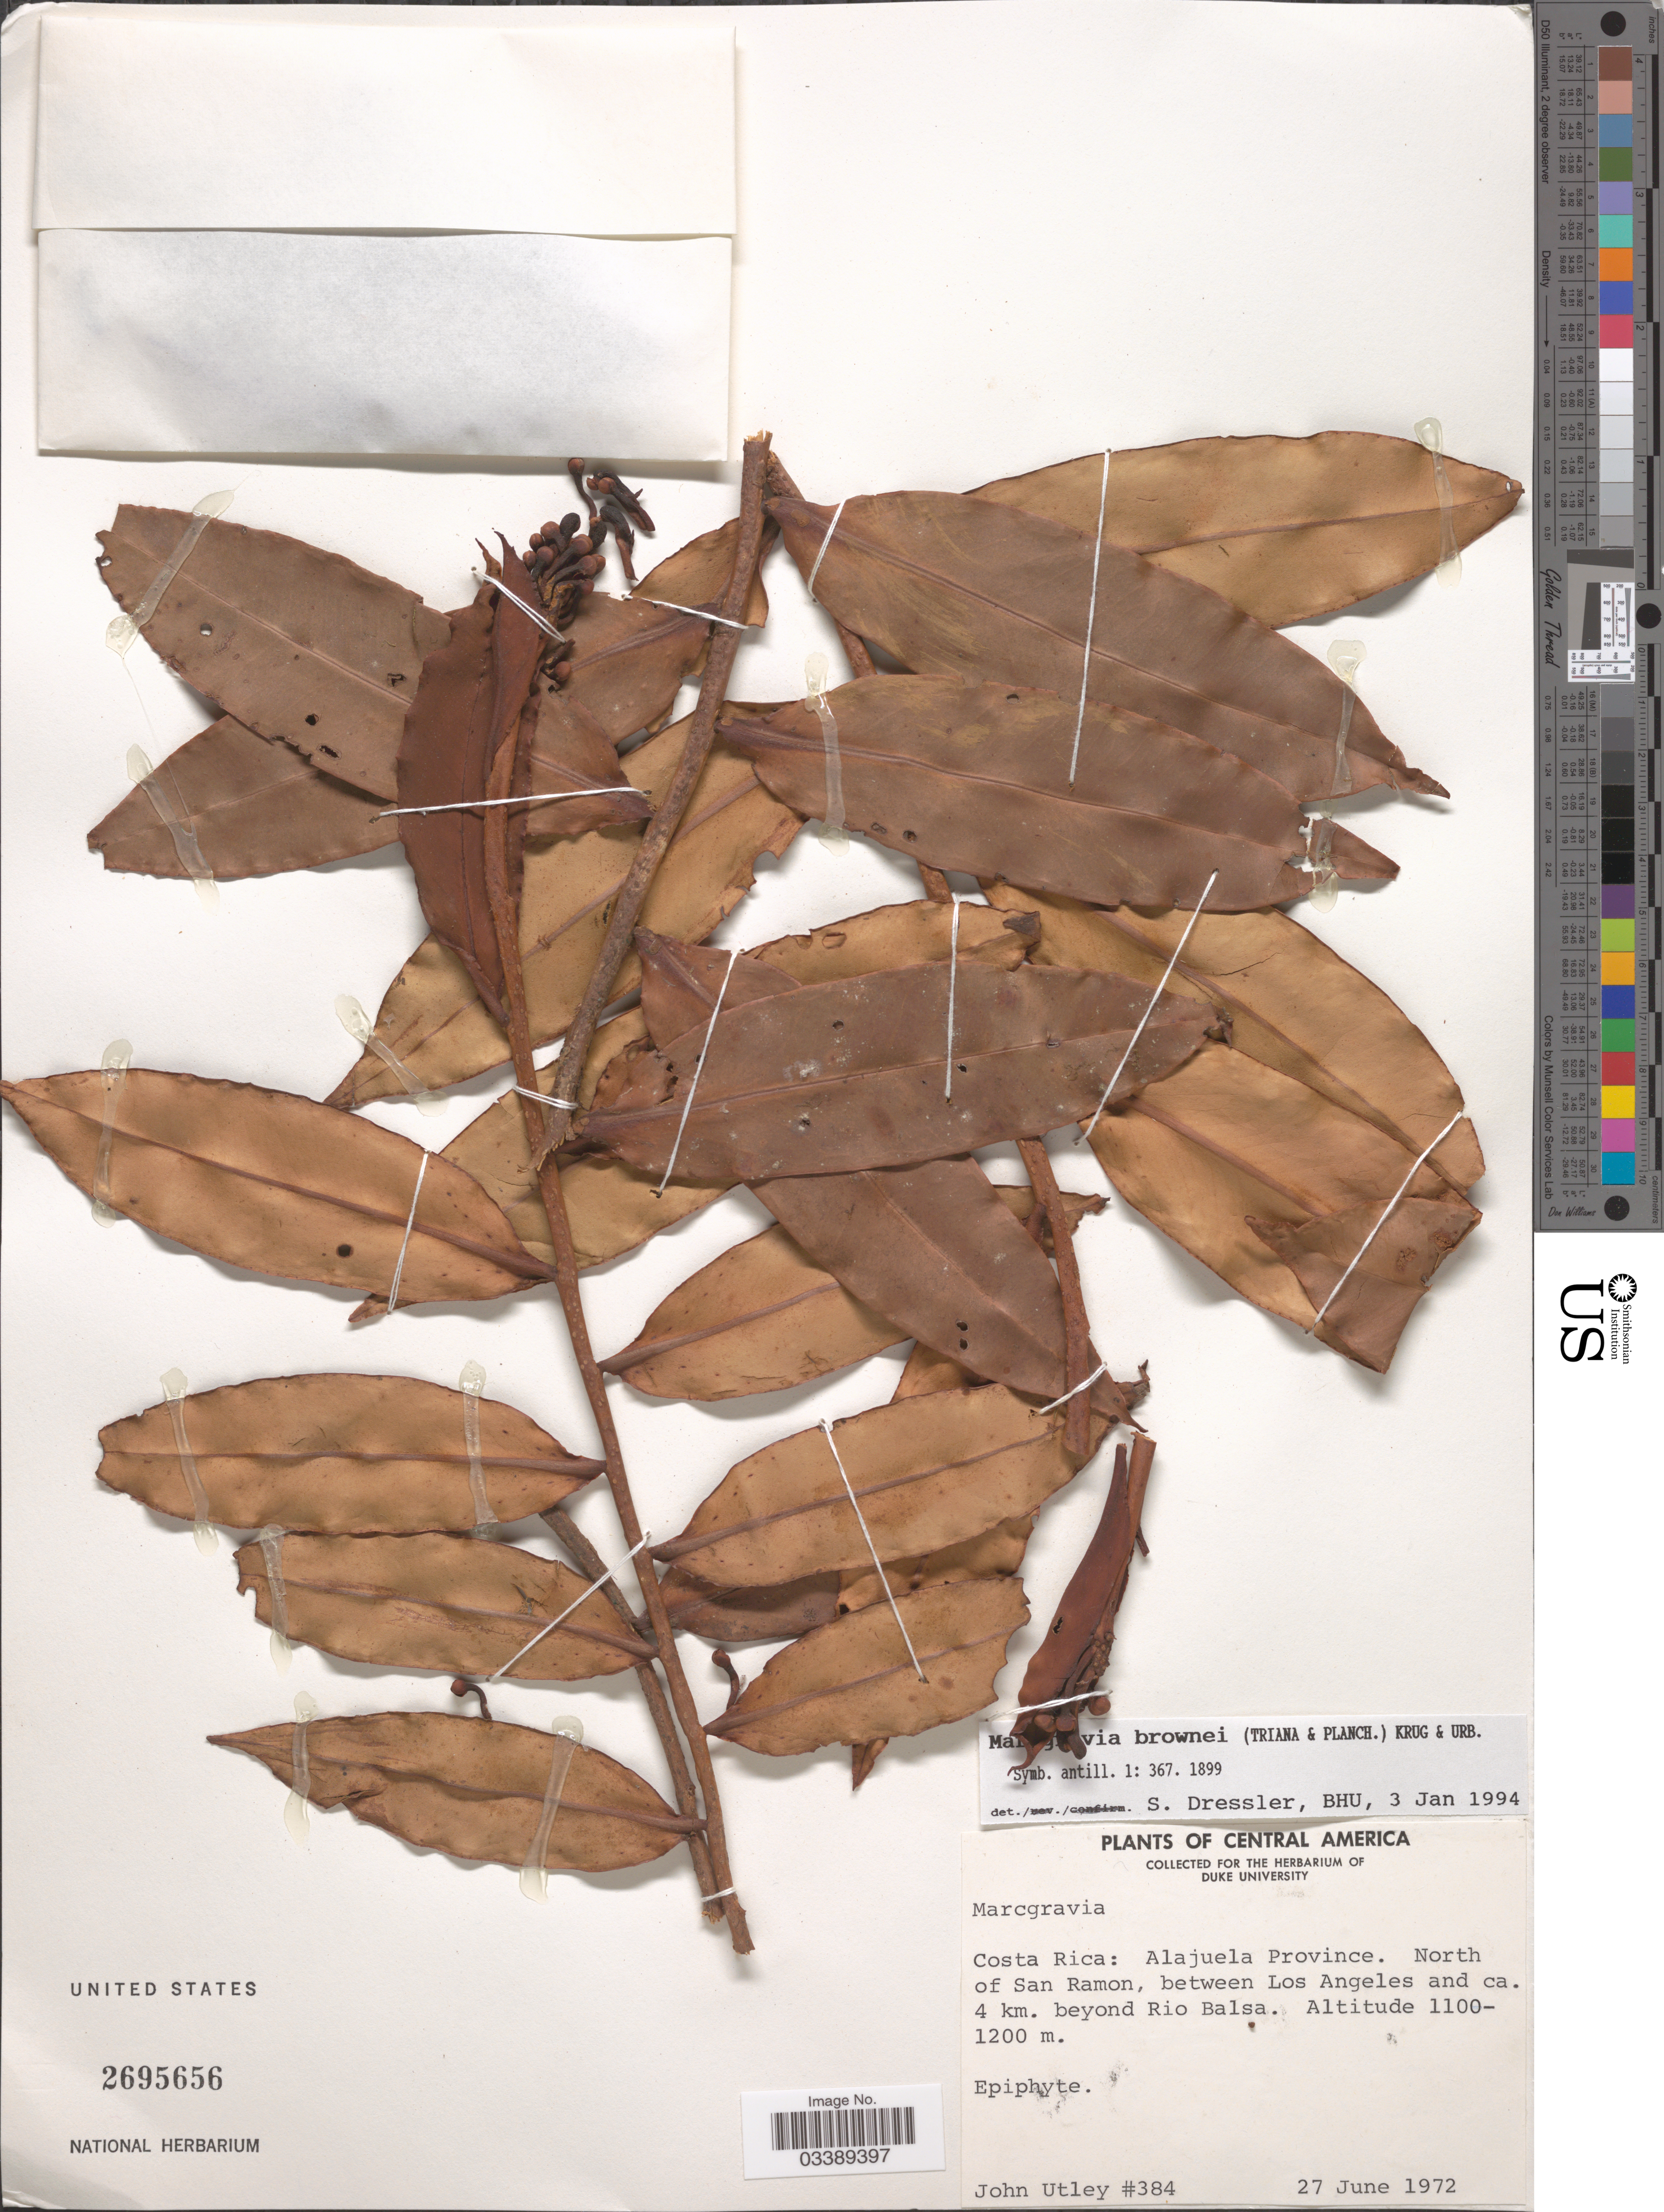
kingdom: Plantae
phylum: Tracheophyta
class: Magnoliopsida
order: Ericales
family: Marcgraviaceae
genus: Marcgravia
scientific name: Marcgravia brownei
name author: (Triana & Planch.) Krug & Urb.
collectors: J. F. Utley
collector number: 384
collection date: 1972-06-27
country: Costa Rica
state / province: Alajuela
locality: North of San Ramon, between Los Angeles and ca. 4 km. beyond Rio Balsa.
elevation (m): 1100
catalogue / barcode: US 2695656